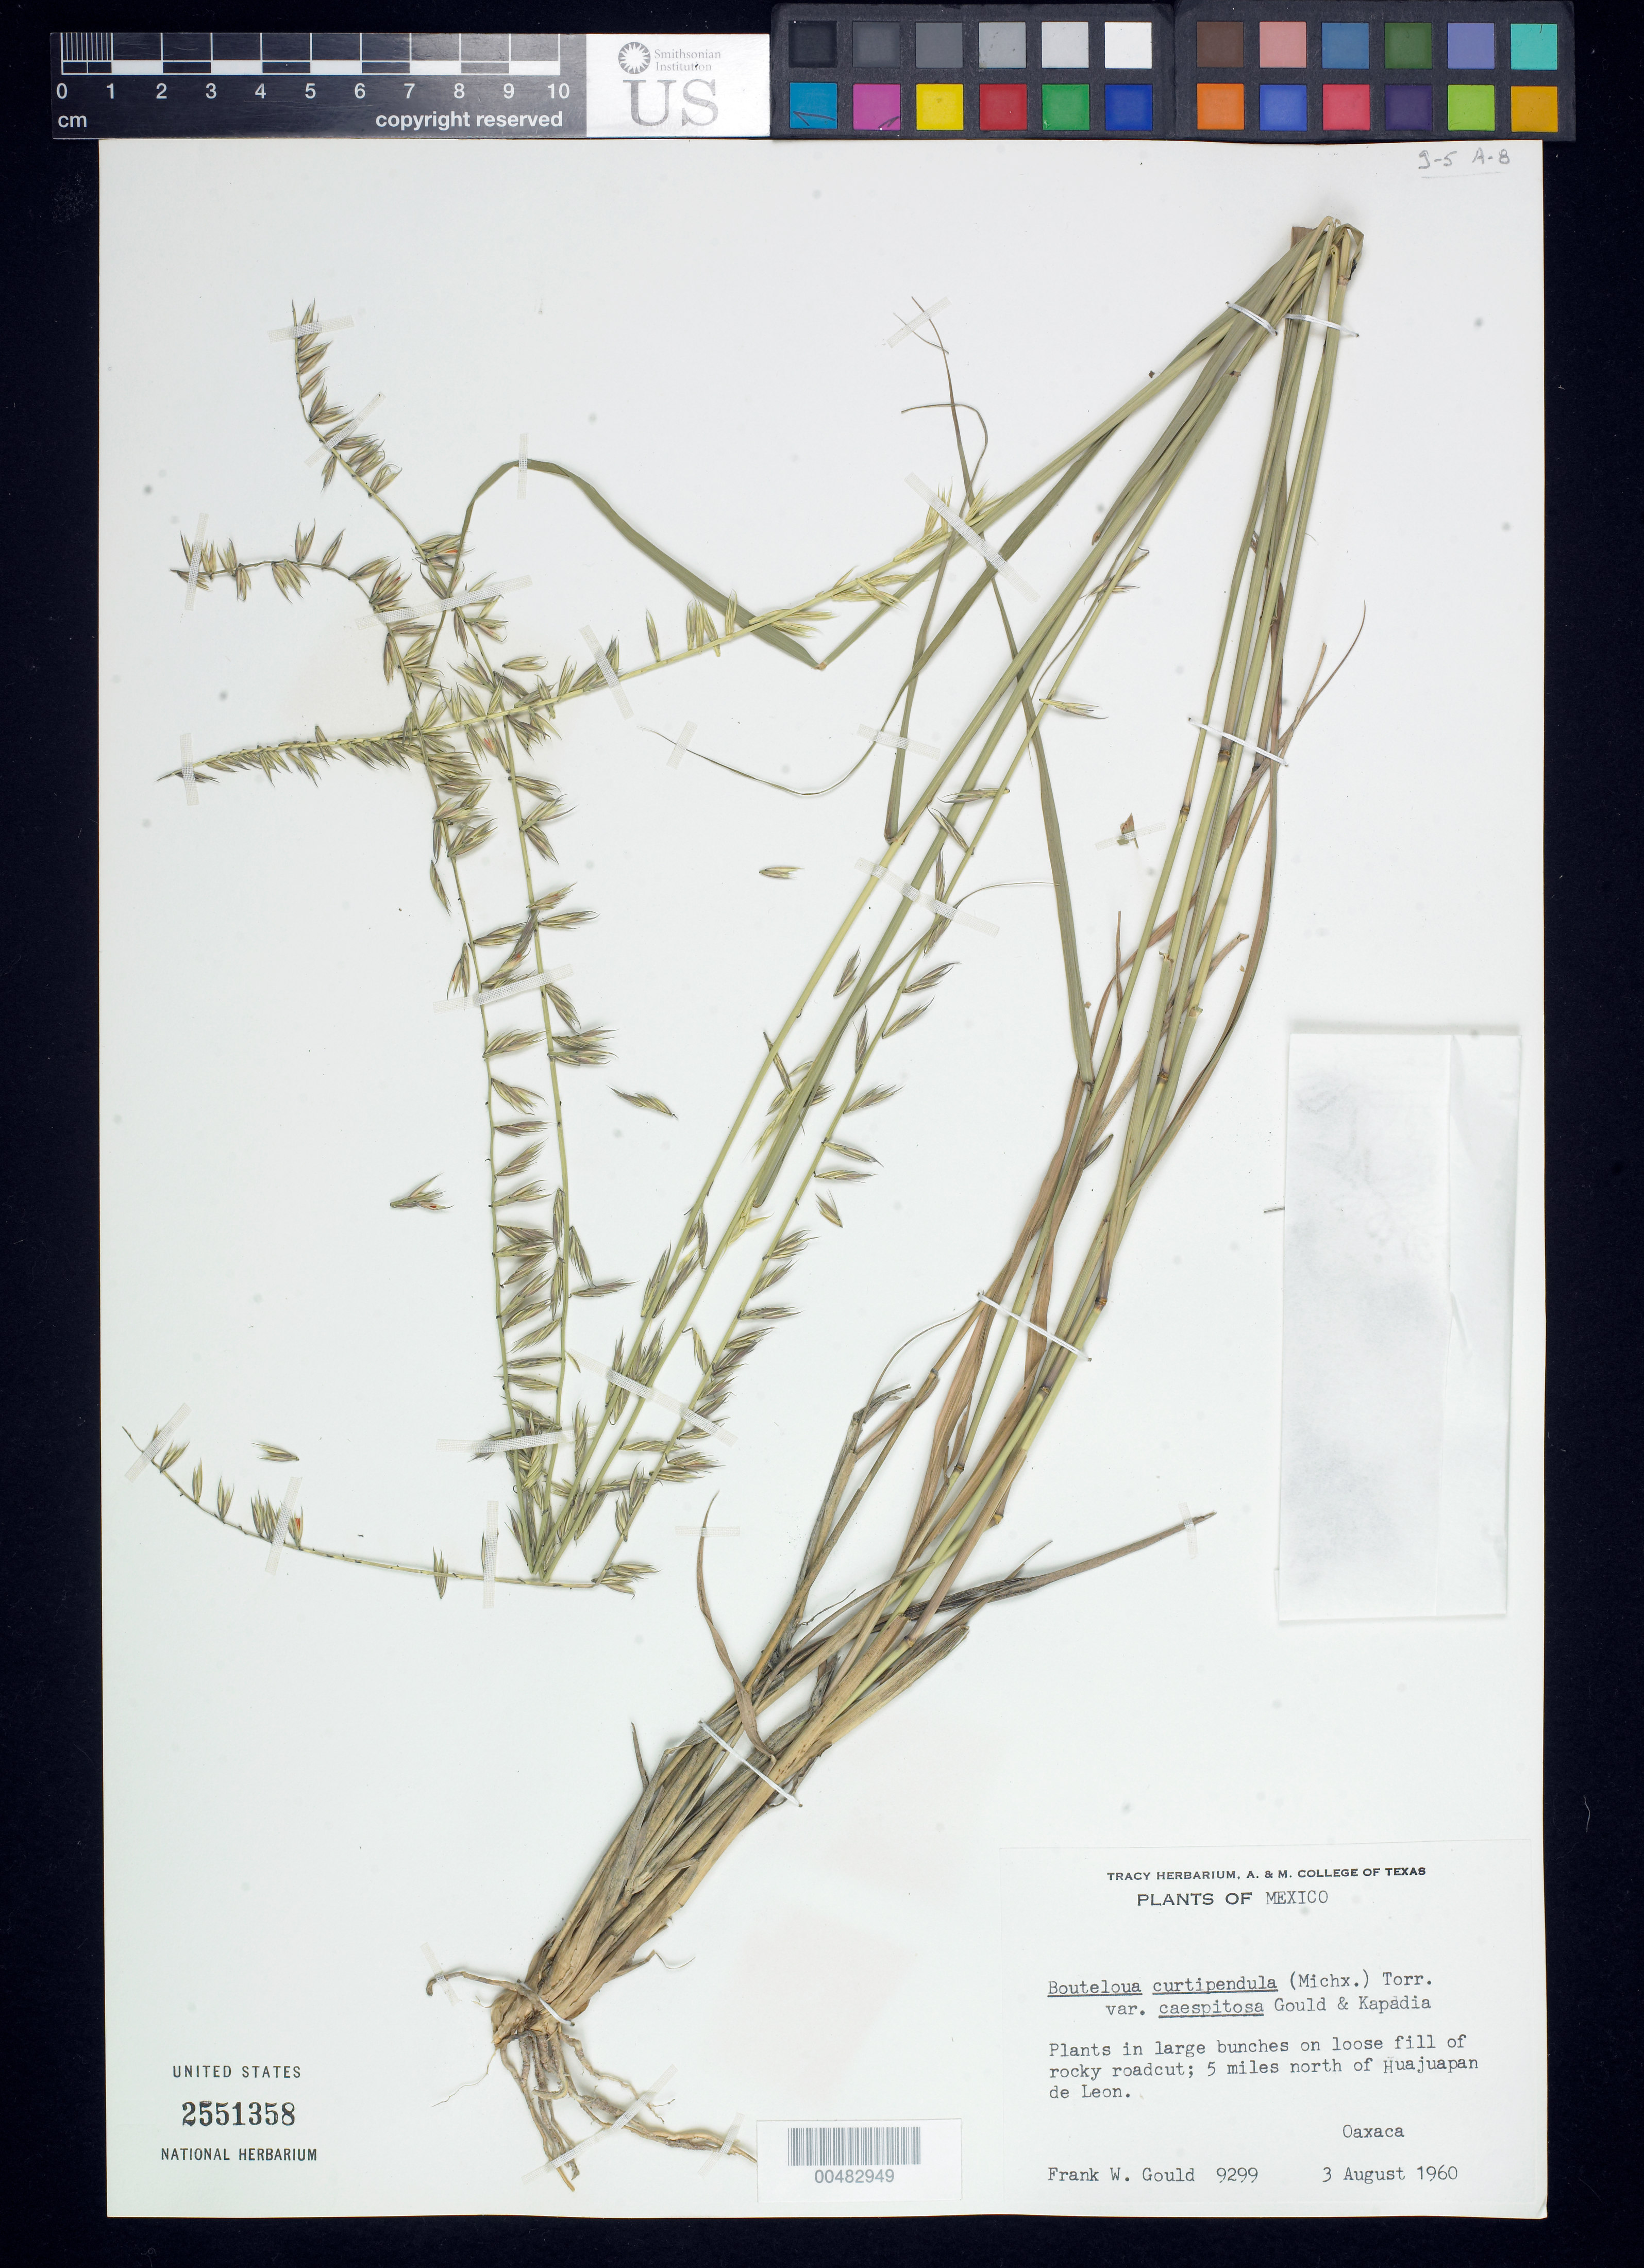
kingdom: Plantae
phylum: Tracheophyta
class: Liliopsida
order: Poales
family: Poaceae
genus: Bouteloua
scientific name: Bouteloua curtipendula var. caespitosa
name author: Gould & Kapadia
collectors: F. W. Gould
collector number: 9299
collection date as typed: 3 Aug 1960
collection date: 1960-08-03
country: Mexico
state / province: Oaxaca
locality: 5 mi N of Huajuapan de León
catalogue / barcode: US 2551358